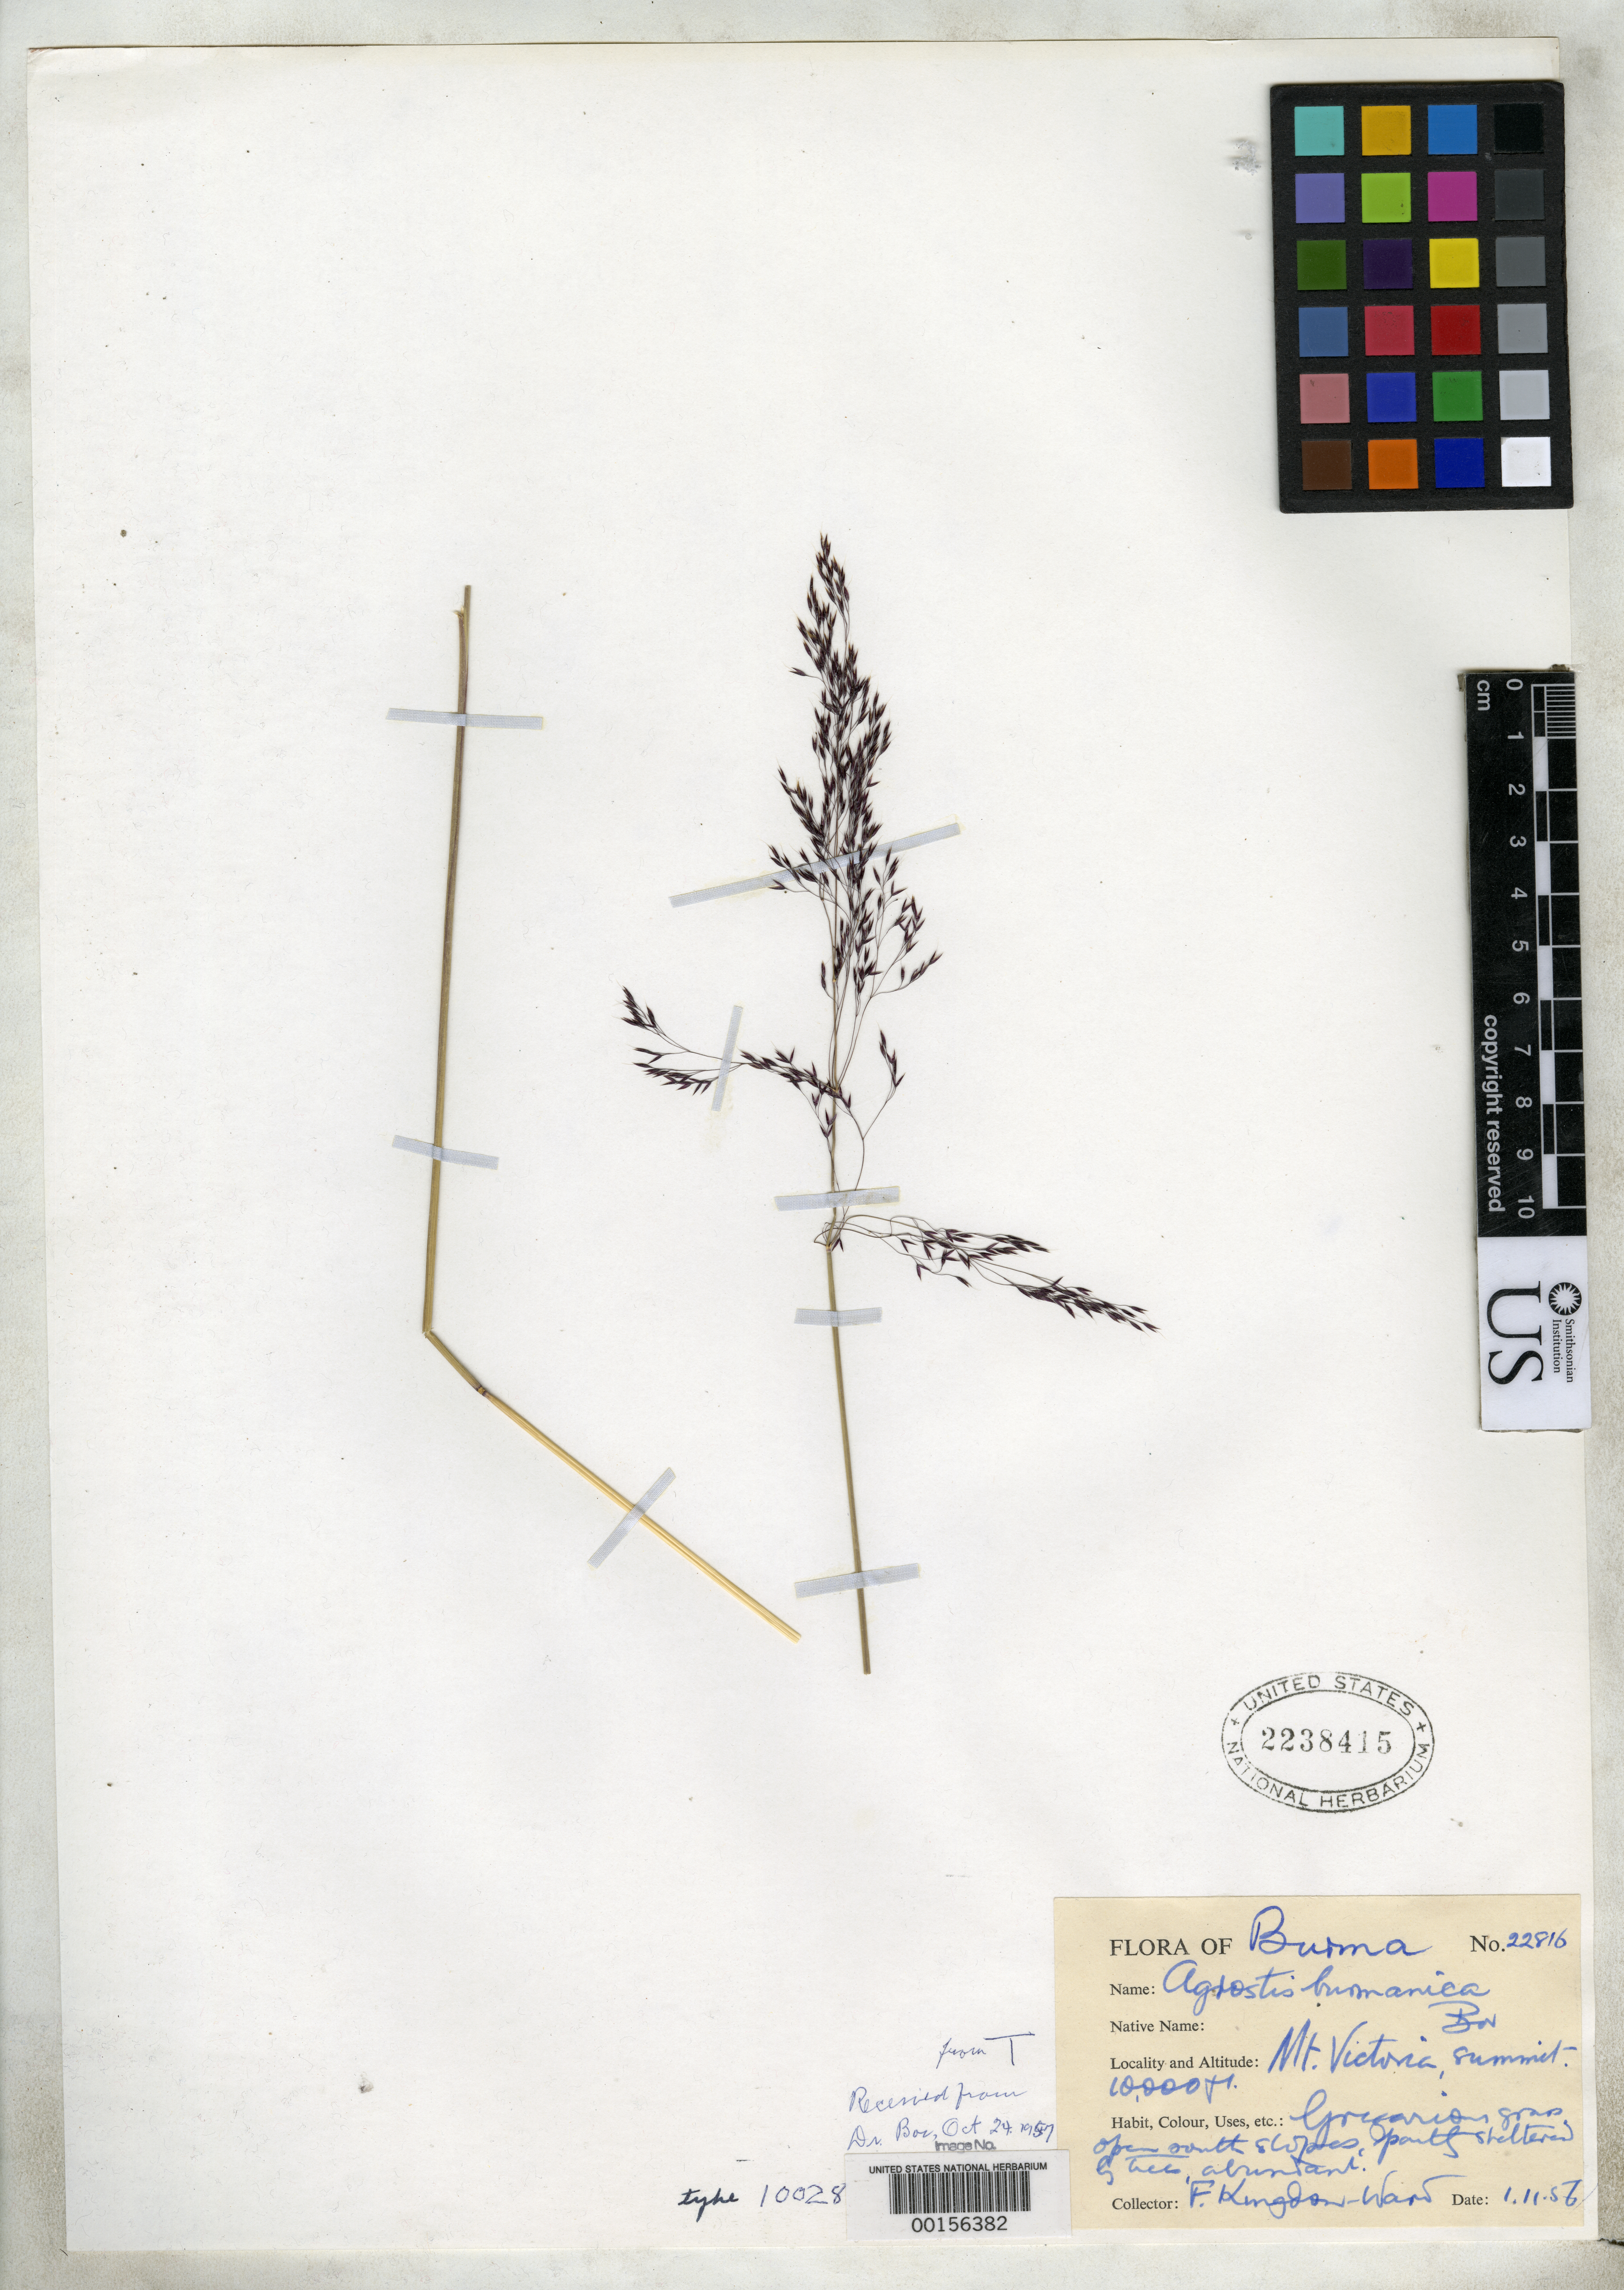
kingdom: Plantae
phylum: Tracheophyta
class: Liliopsida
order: Poales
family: Poaceae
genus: Agrostis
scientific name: Agrostis burmanica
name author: Bor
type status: Type Fragment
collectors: F. Kingdon Ward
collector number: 22,816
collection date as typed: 1956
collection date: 1956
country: Myanmar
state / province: Arakan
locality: Summit of Mount Victoria.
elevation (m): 1000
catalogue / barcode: US 2238415